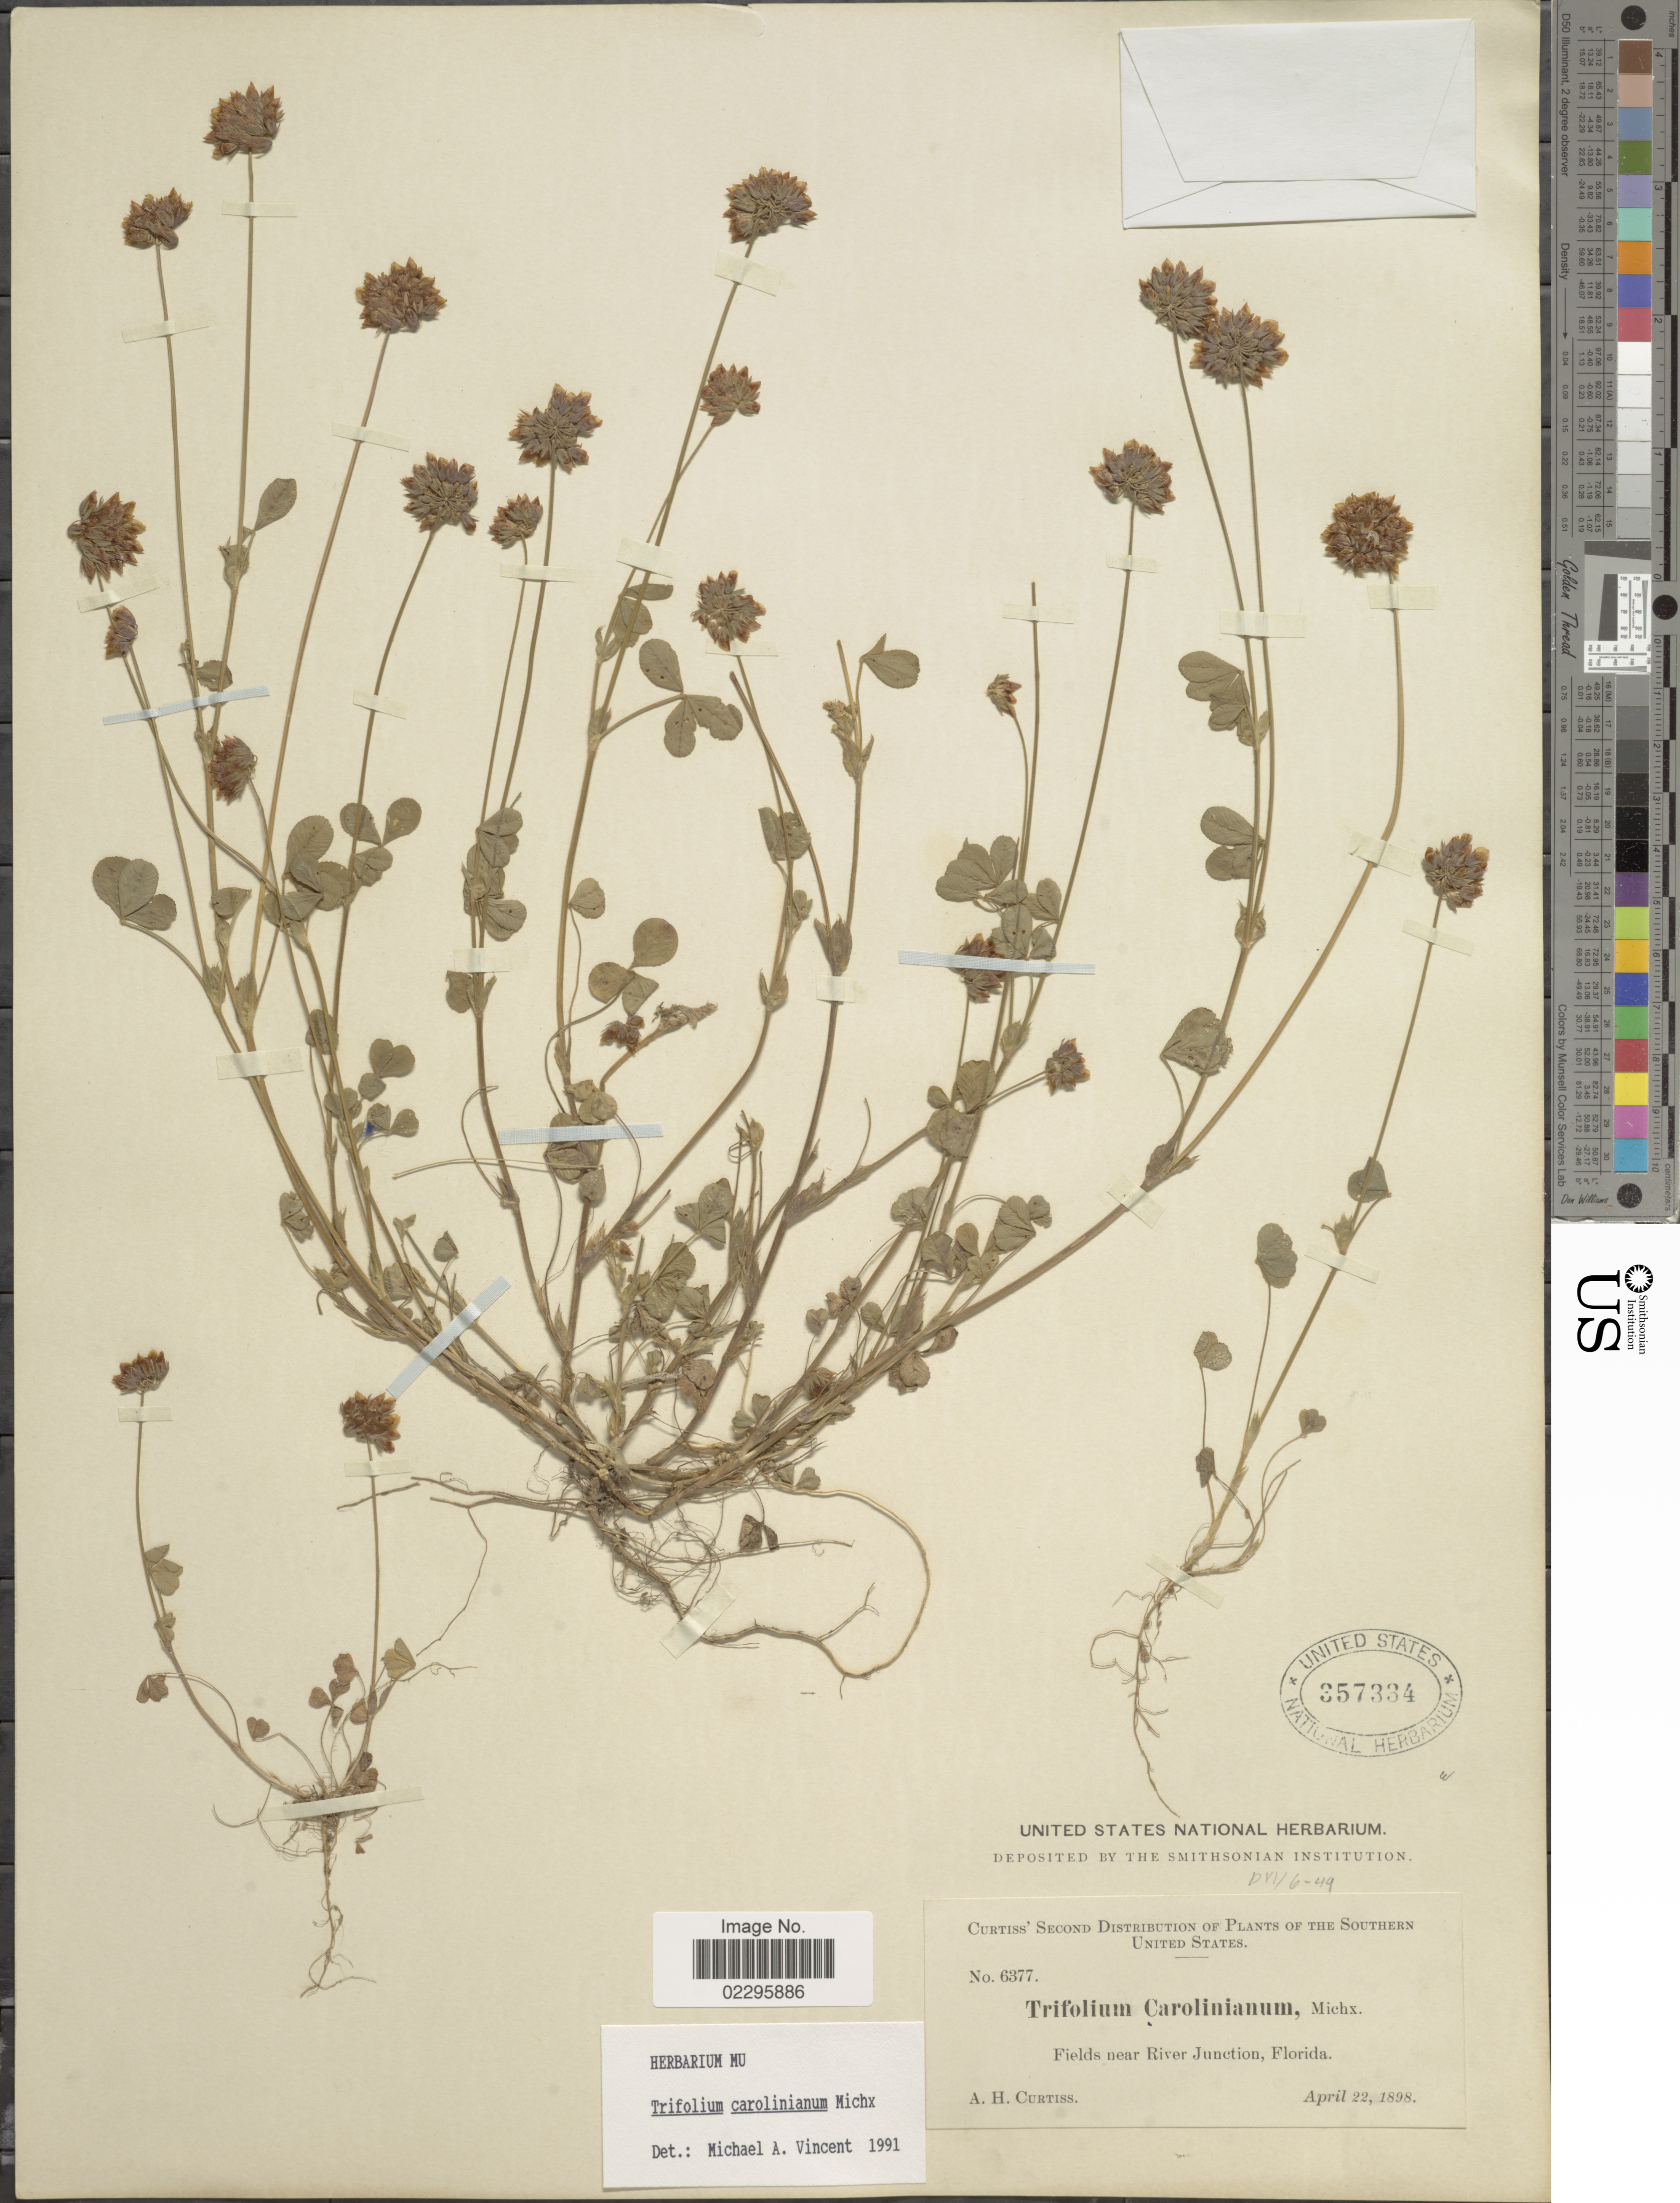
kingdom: Plantae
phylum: Tracheophyta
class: Magnoliopsida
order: Fabales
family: Fabaceae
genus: Trifolium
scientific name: Trifolium carolinianum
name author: Michx.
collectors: A. H. Curtiss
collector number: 6377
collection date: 1898-04-22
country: United States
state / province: Florida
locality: Southern United States, fields near River Junction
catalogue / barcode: US 357334